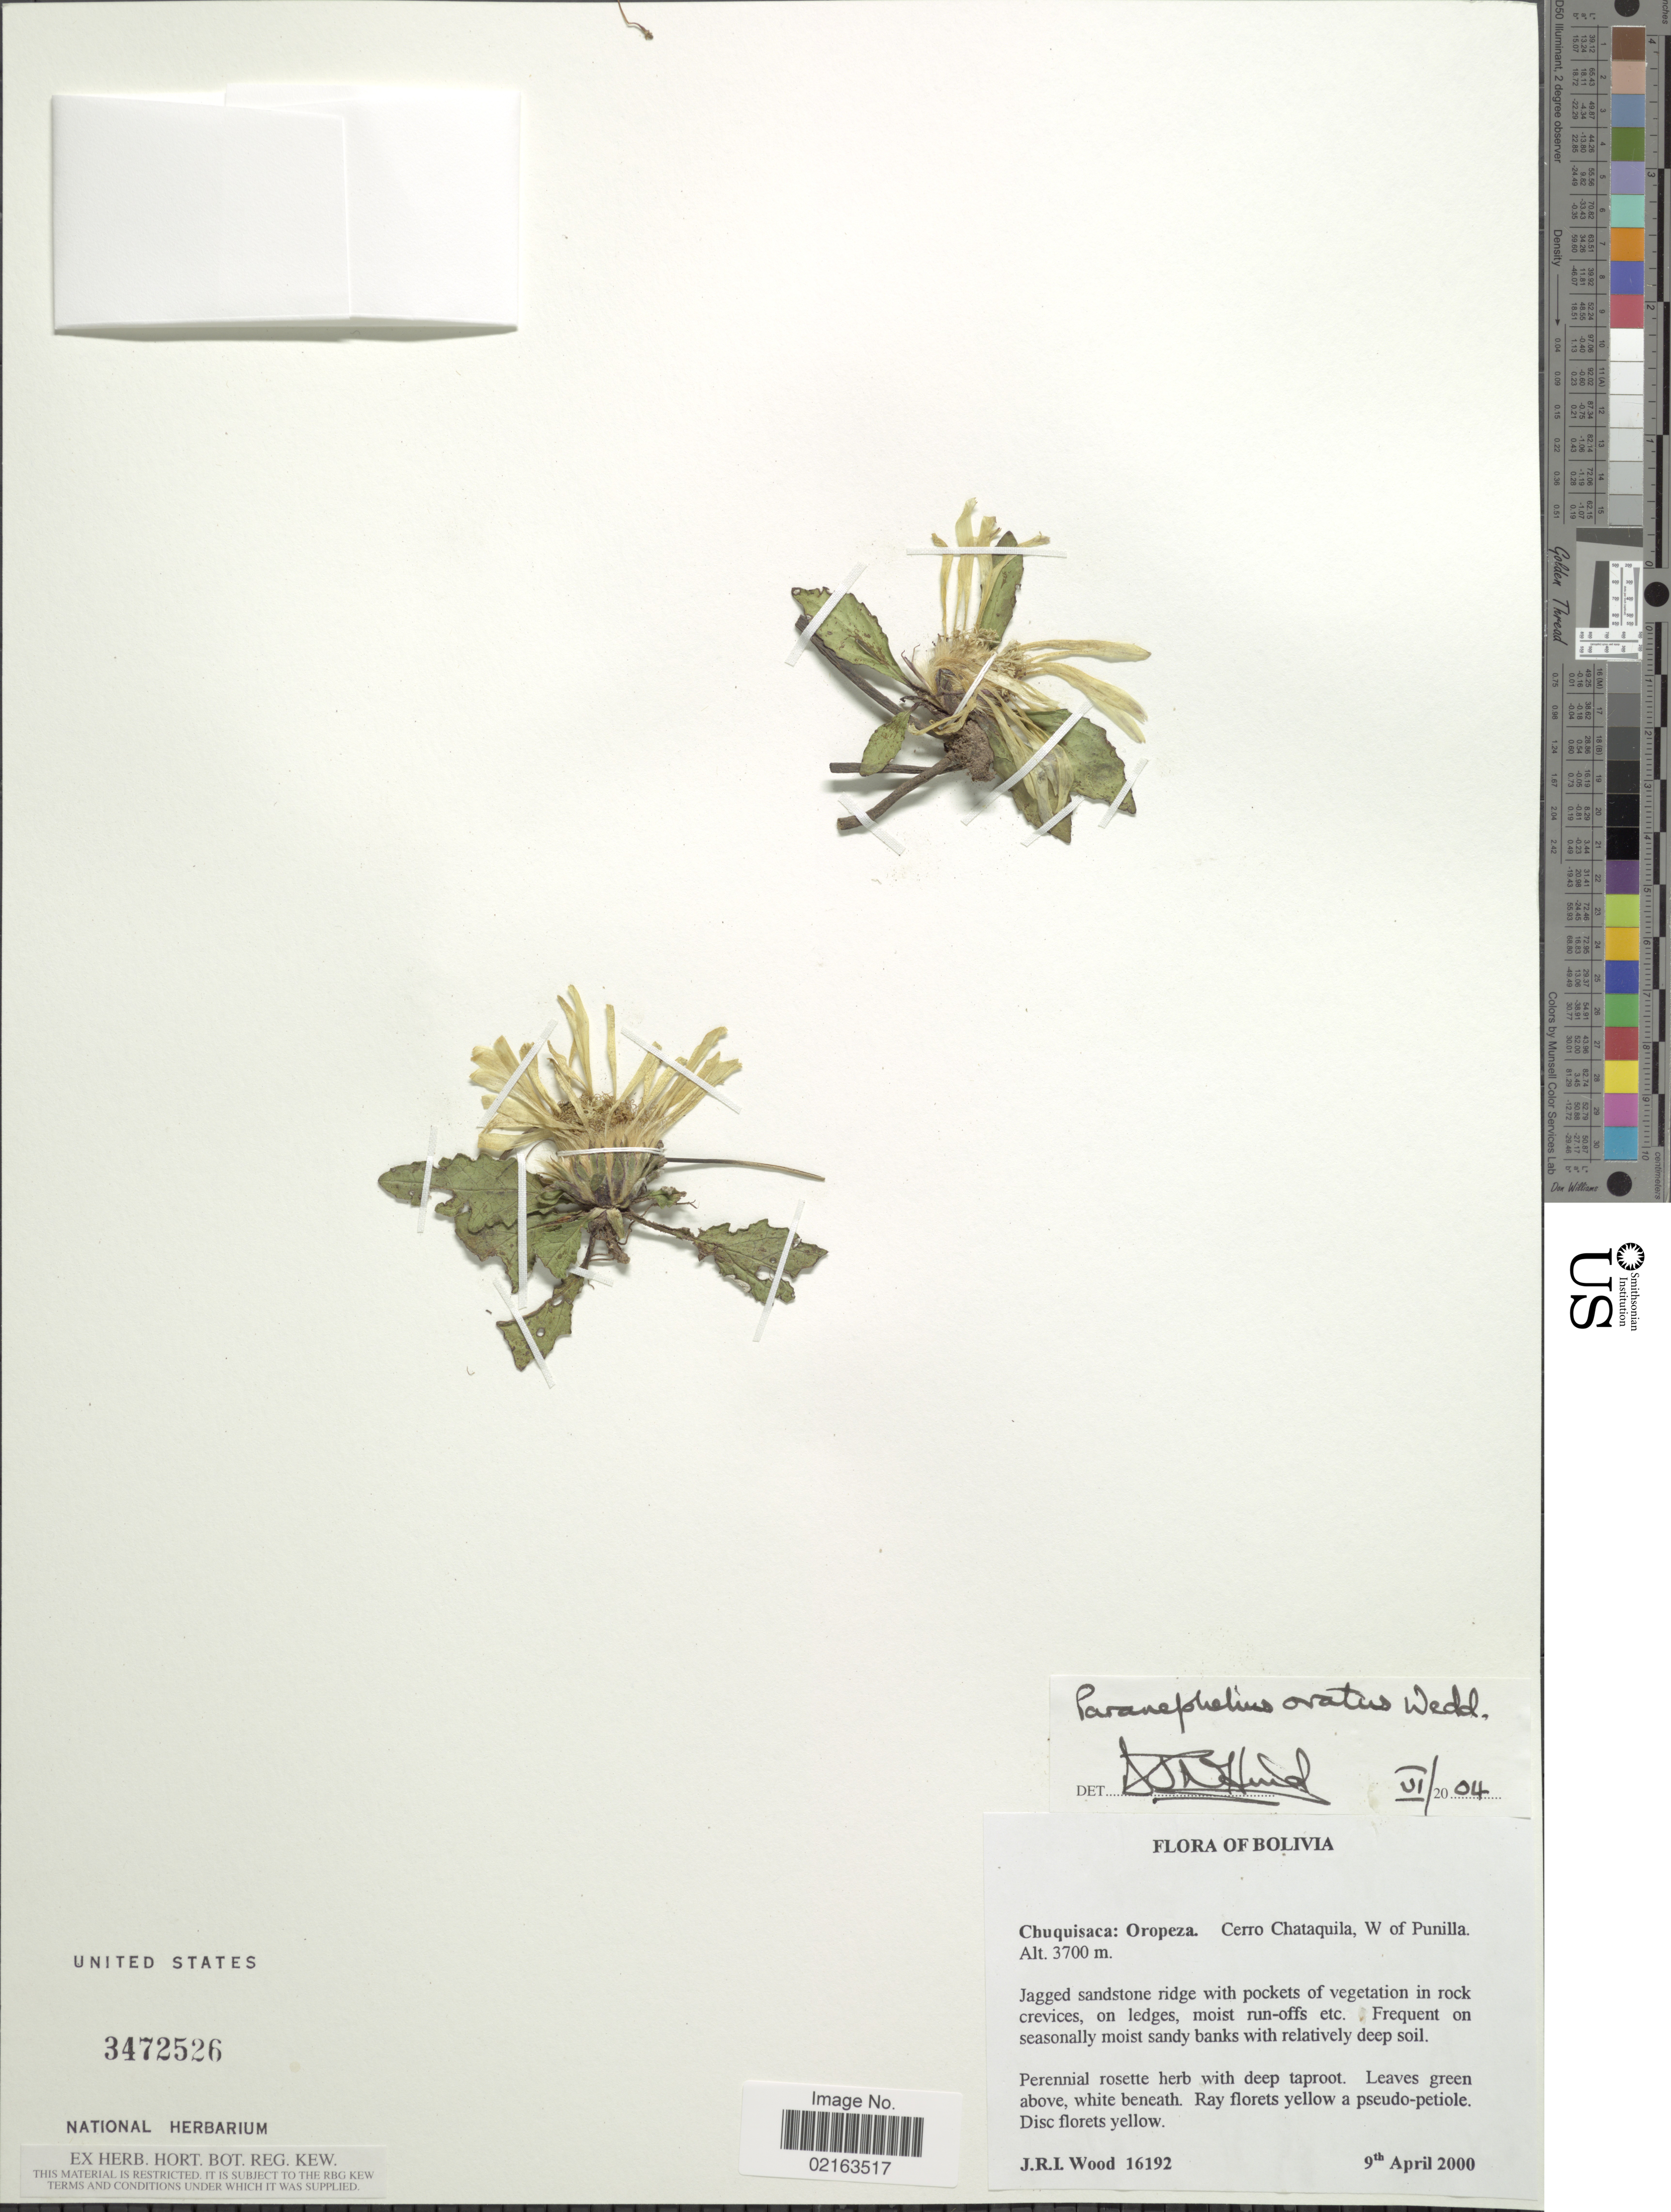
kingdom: Plantae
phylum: Tracheophyta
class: Magnoliopsida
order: Asterales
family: Asteraceae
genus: Paranephelius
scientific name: Paranephelius ovatus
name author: A. Gray ex Wedd.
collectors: J. R. I. Wood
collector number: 16192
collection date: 2000-04-09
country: Bolivia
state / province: Chuquisaca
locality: Chuquisaca: Oropeza. Cerro Chataquila, W of Punilla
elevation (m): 3700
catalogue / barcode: US 3472526